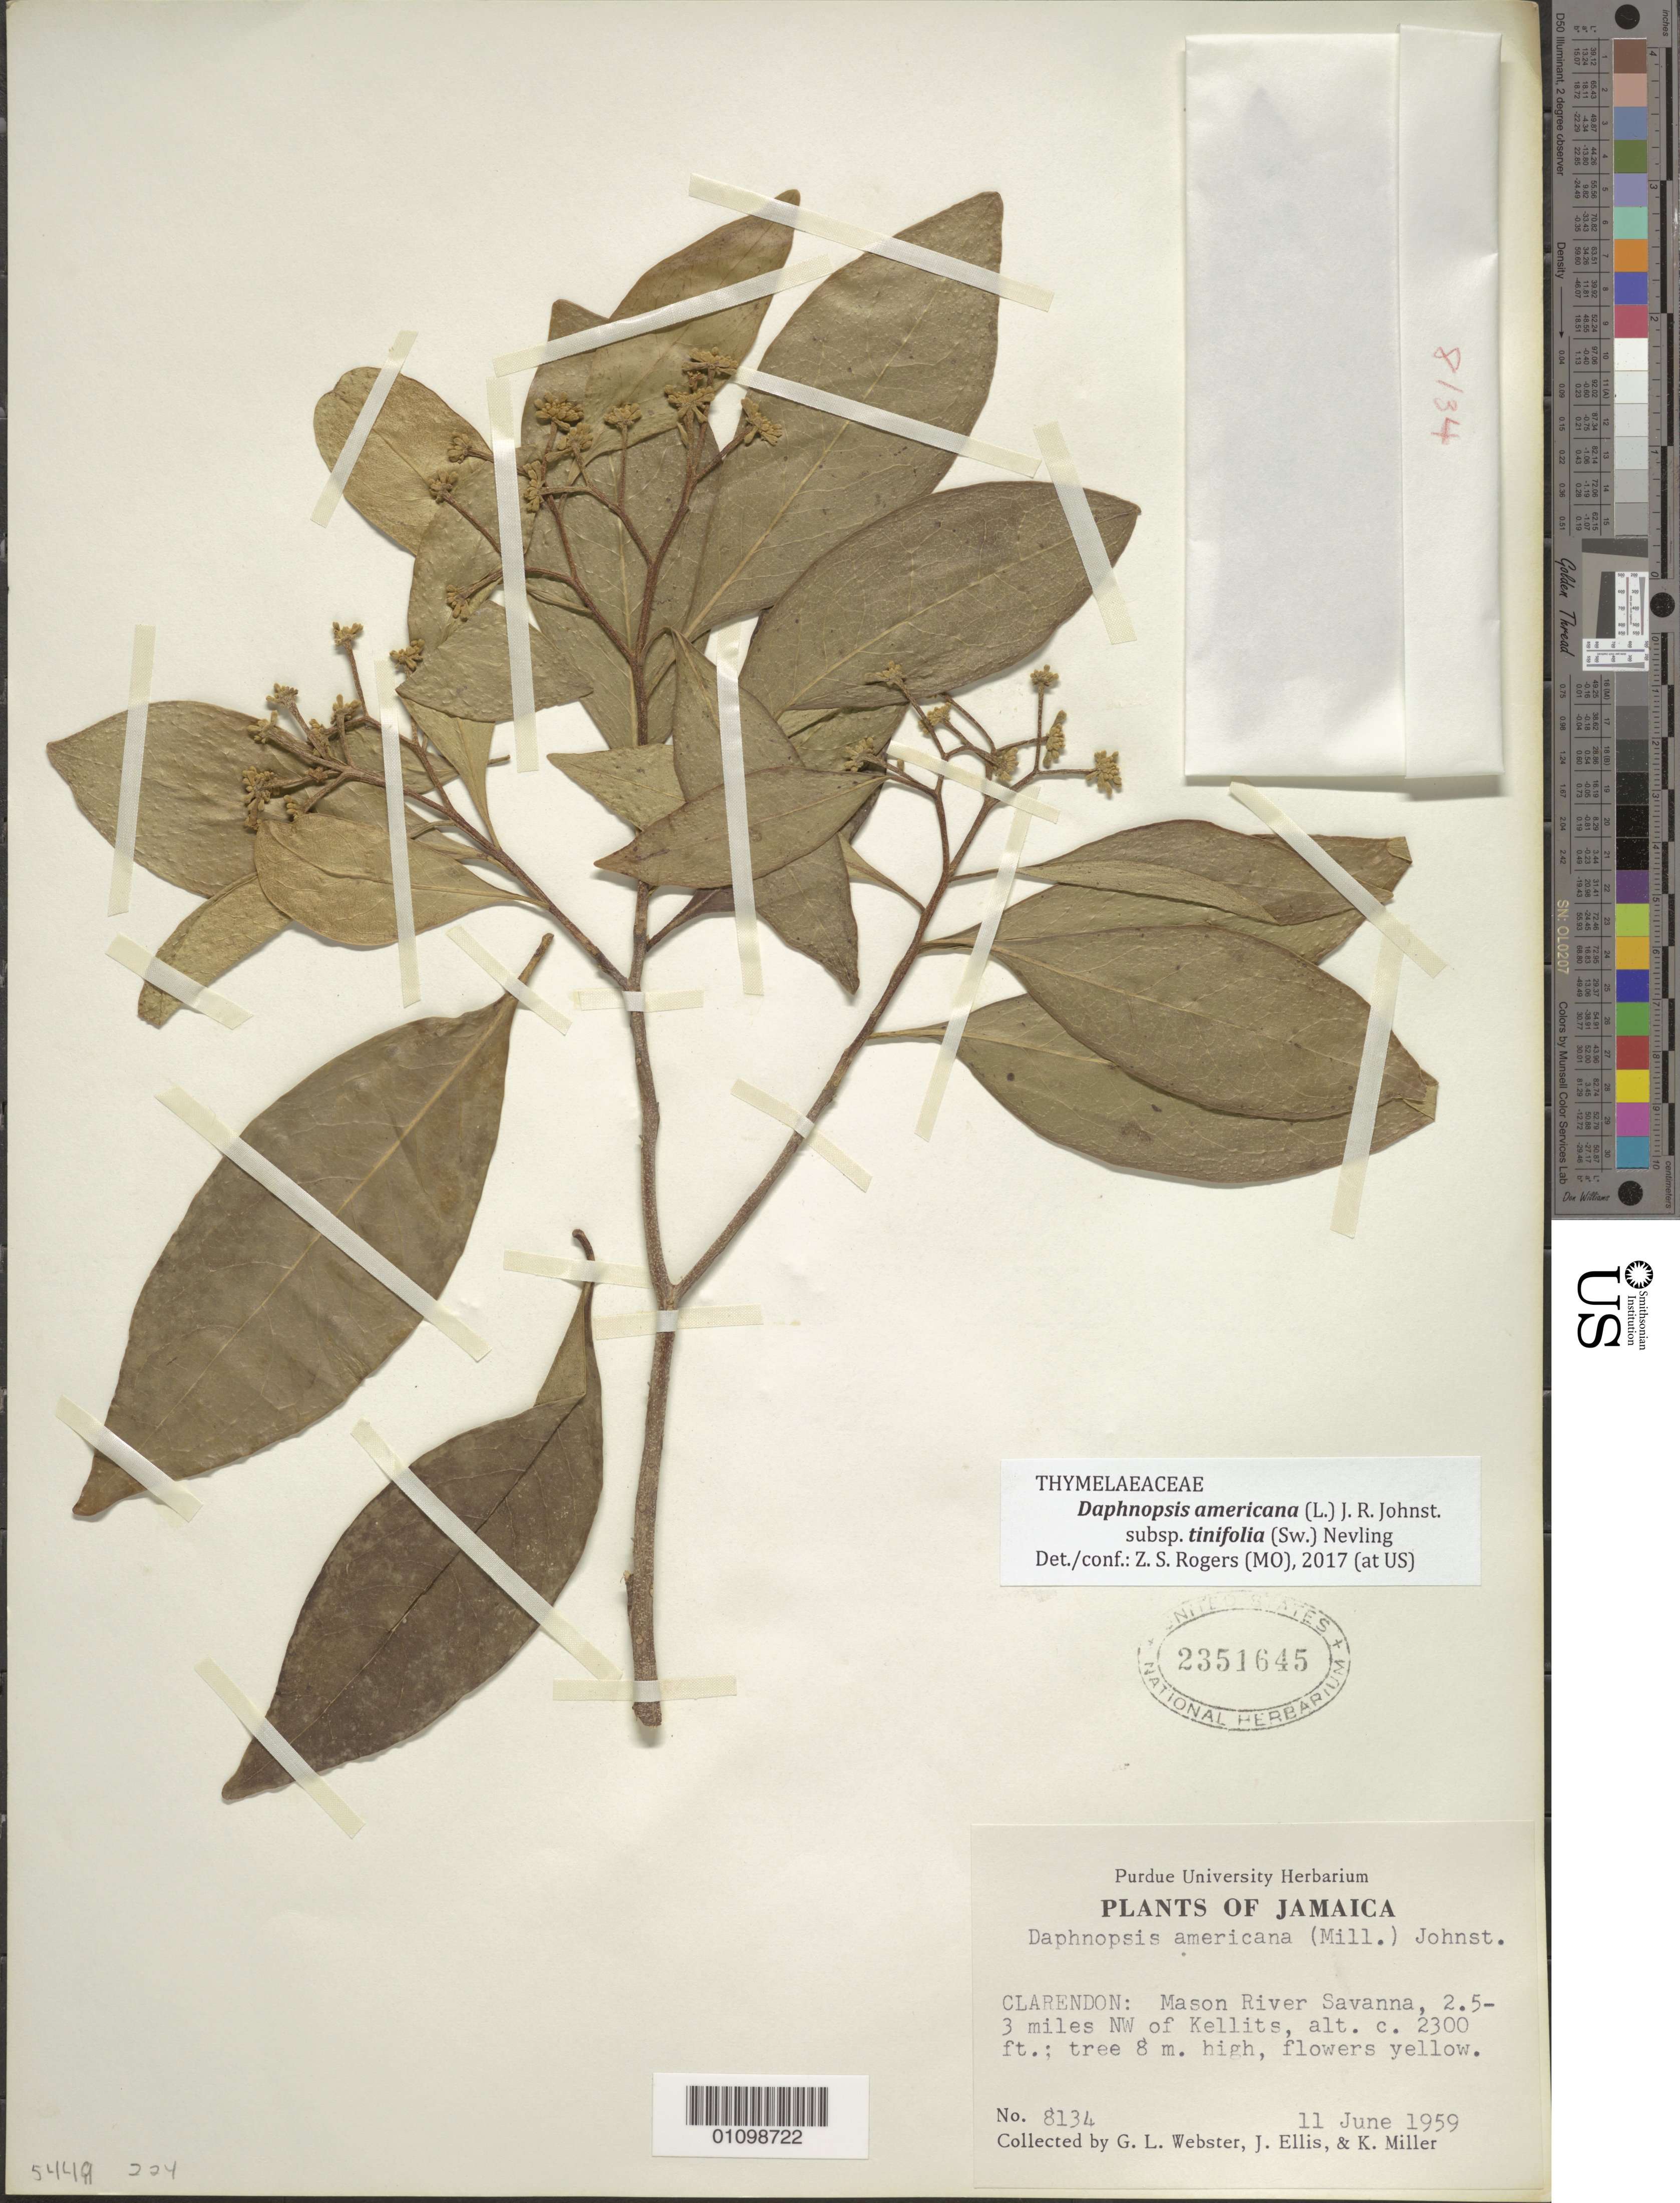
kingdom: Plantae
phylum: Tracheophyta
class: Magnoliopsida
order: Malvales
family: Thymelaeaceae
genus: Daphnopsis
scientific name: Daphnopsis americana subsp. tinifolia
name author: (Sw.) Nevling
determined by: Rogers, Z. S.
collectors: G. L. Webster, J. Ellis & K. Miller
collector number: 8134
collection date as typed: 11 Jun 1959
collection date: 1959-06-11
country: Jamaica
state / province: Clarendon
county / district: Mason River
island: Jamaica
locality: Savanna. 2.5 - 3 miles NW of Kellits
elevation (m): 701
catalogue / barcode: US 2351645